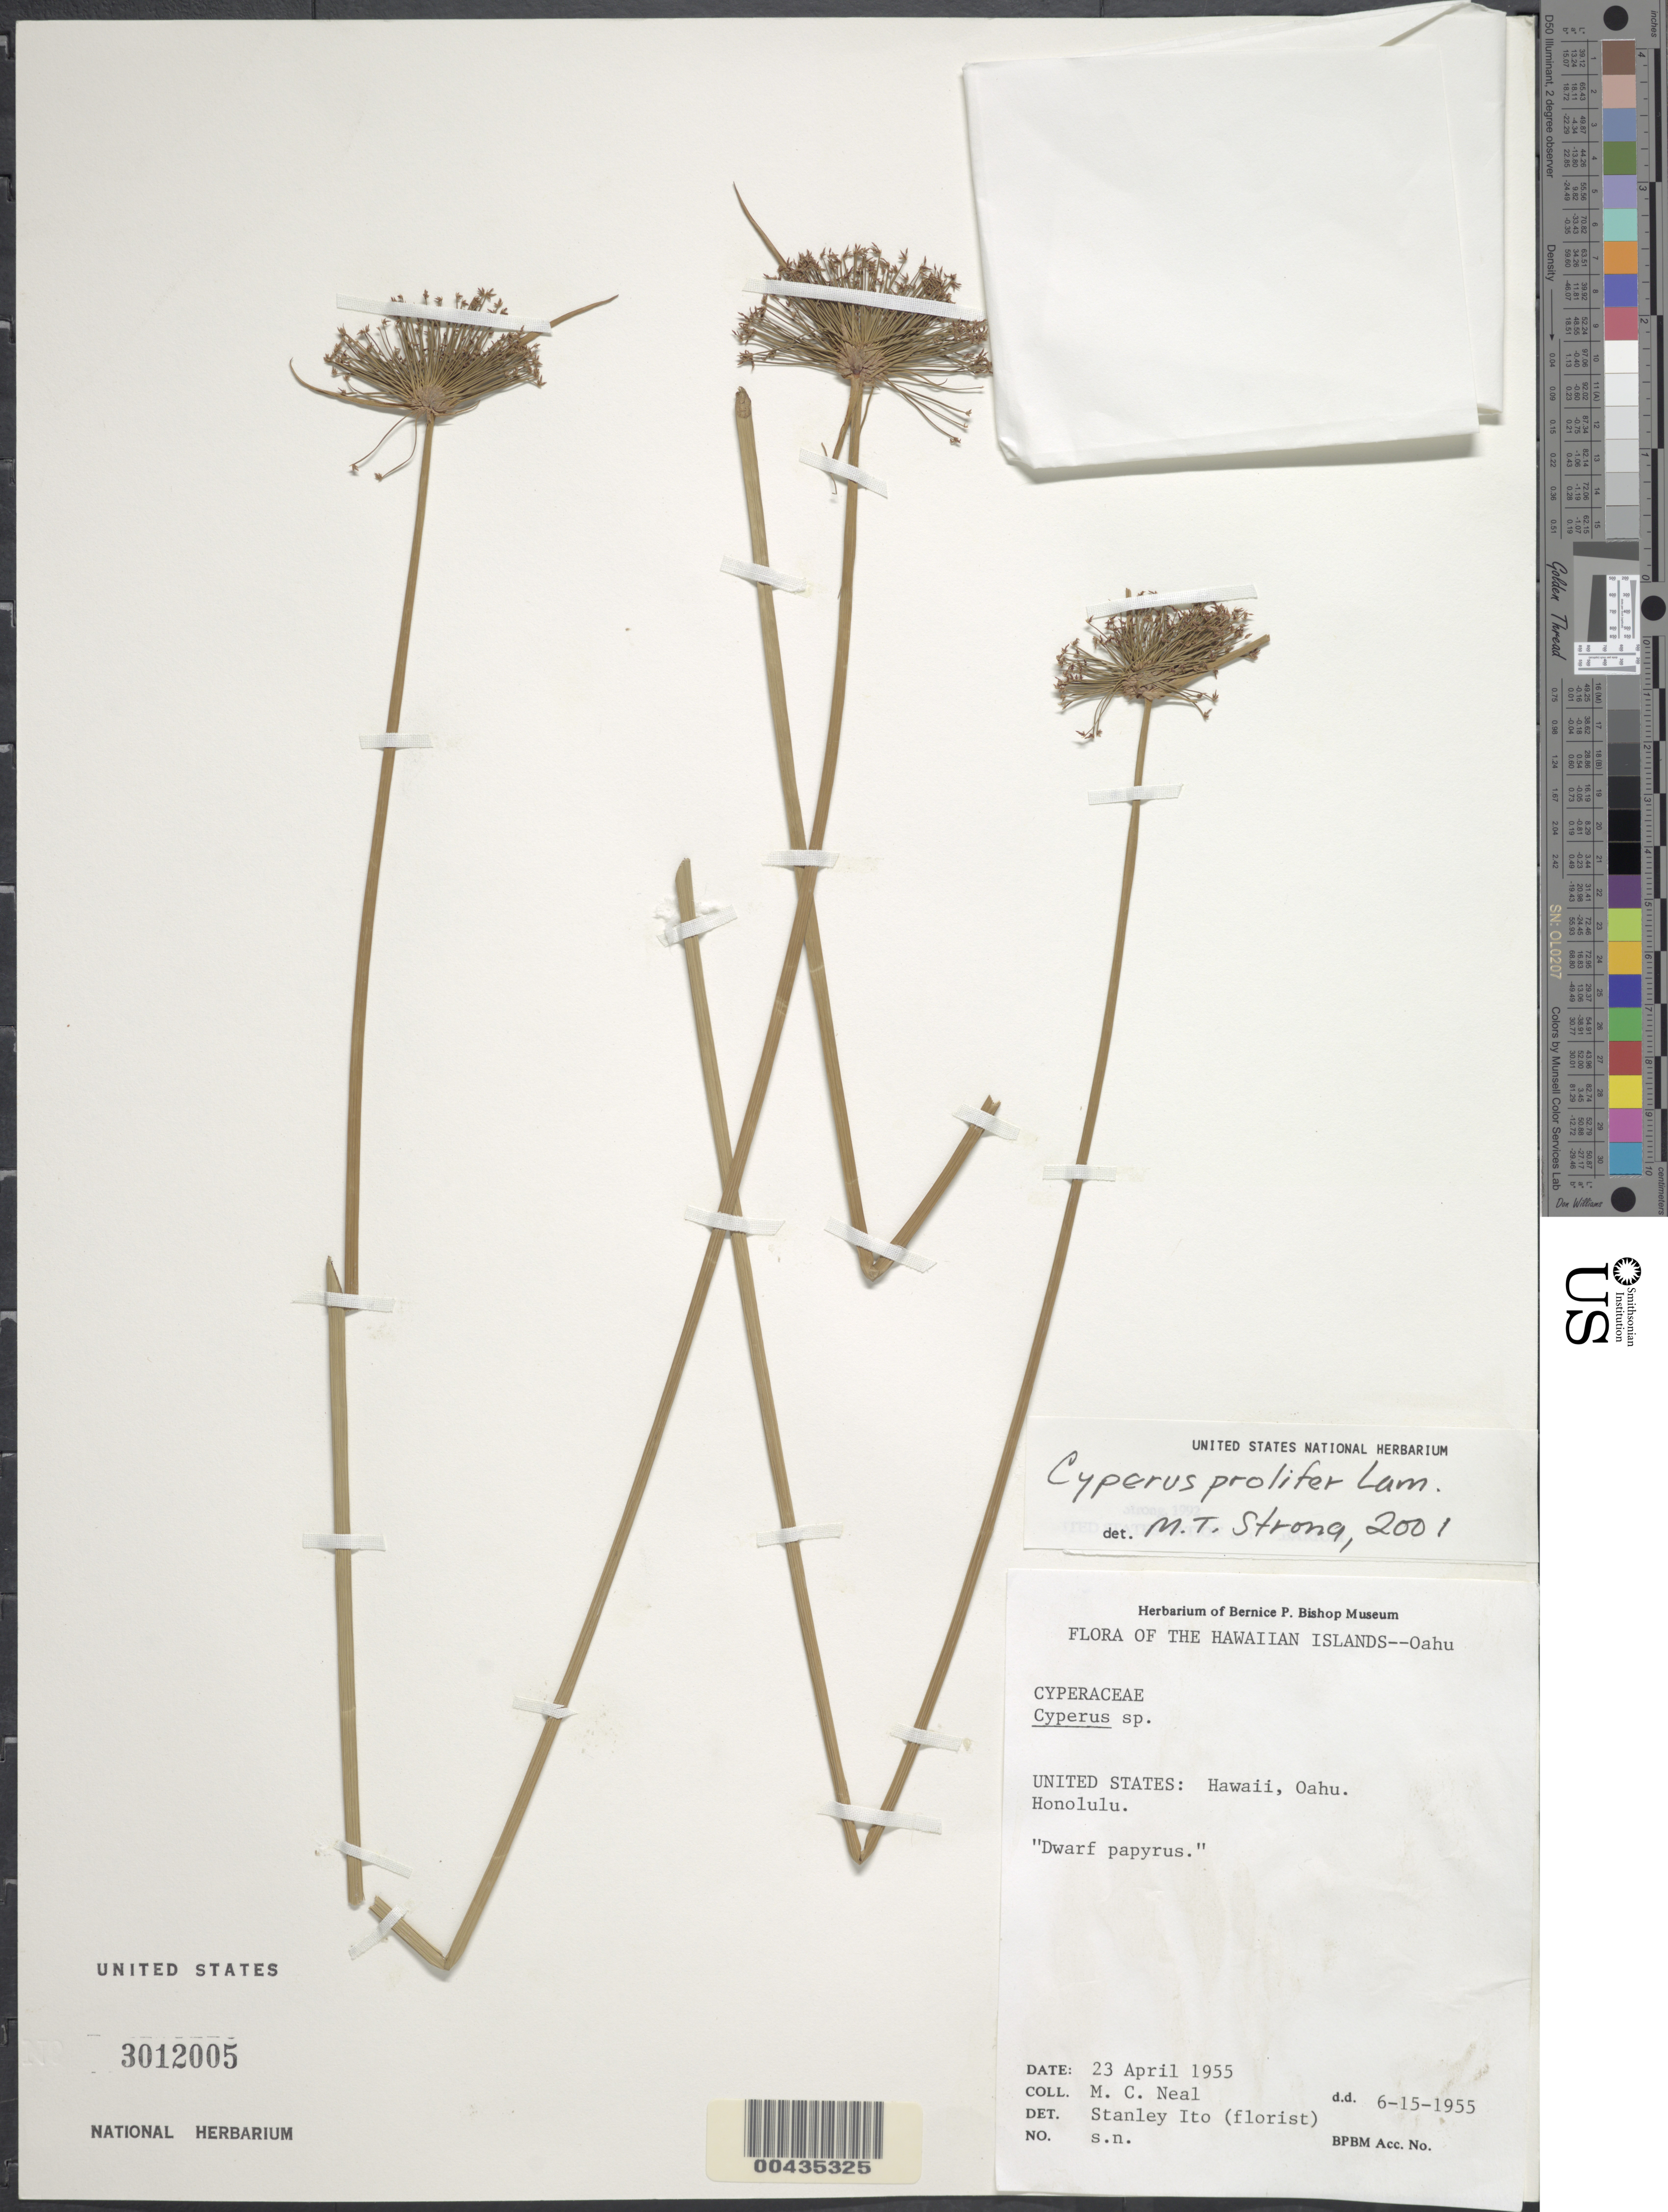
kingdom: Plantae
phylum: Tracheophyta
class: Liliopsida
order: Poales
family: Cyperaceae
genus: Cyperus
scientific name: Cyperus prolifer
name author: Lam.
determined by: Strong, M. T., (US), Smithsonian Institution - National Museum of Natural History (UNITED STATES)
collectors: W. Ning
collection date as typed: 23 Apr 1955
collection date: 1955-04-23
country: United States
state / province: Hawaii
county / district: Honolulu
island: Oahu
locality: Oahu, Honolulu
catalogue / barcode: US 3012005